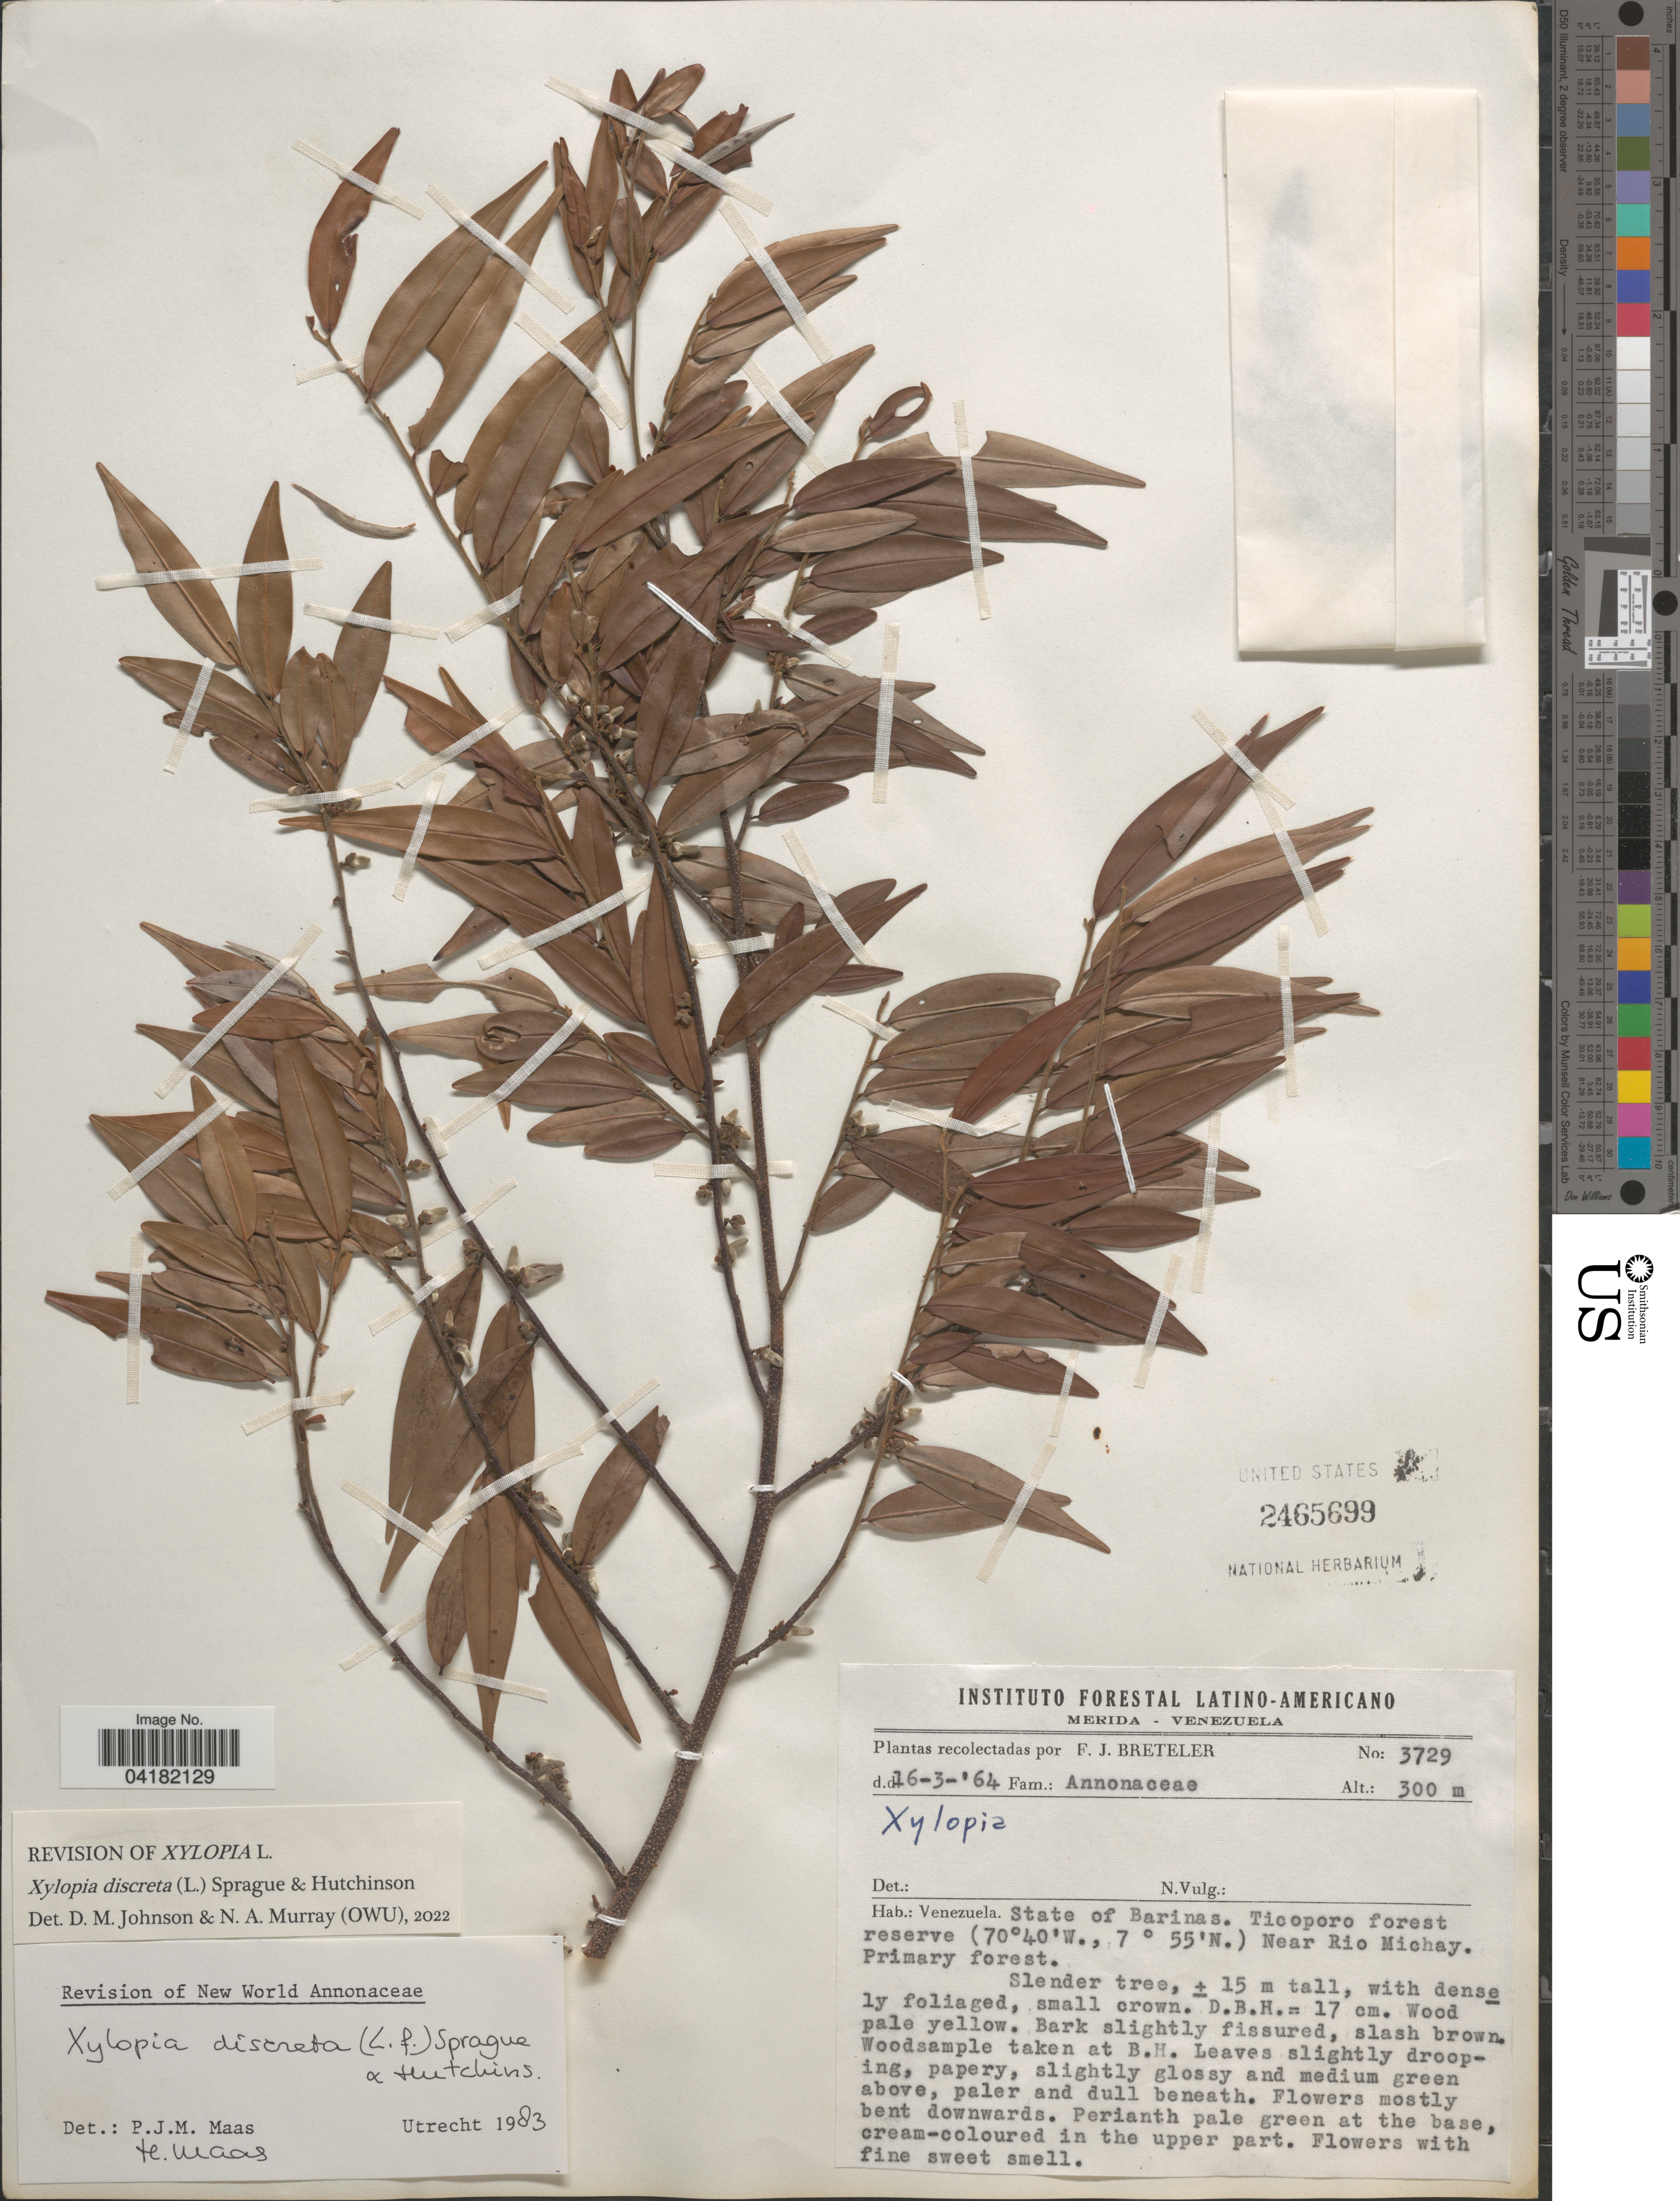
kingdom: Plantae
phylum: Tracheophyta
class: Magnoliopsida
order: Magnoliales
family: Annonaceae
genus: Xylopia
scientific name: Xylopia discreta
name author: (L. f.) Sprague & Hutch.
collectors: F. J. Breteler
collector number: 3729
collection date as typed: Transcribed d/m/y: 16/3/64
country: Venezuela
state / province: Barinas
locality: Ticoporo forest reserve. Near Rio Michay.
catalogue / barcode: US 2465699